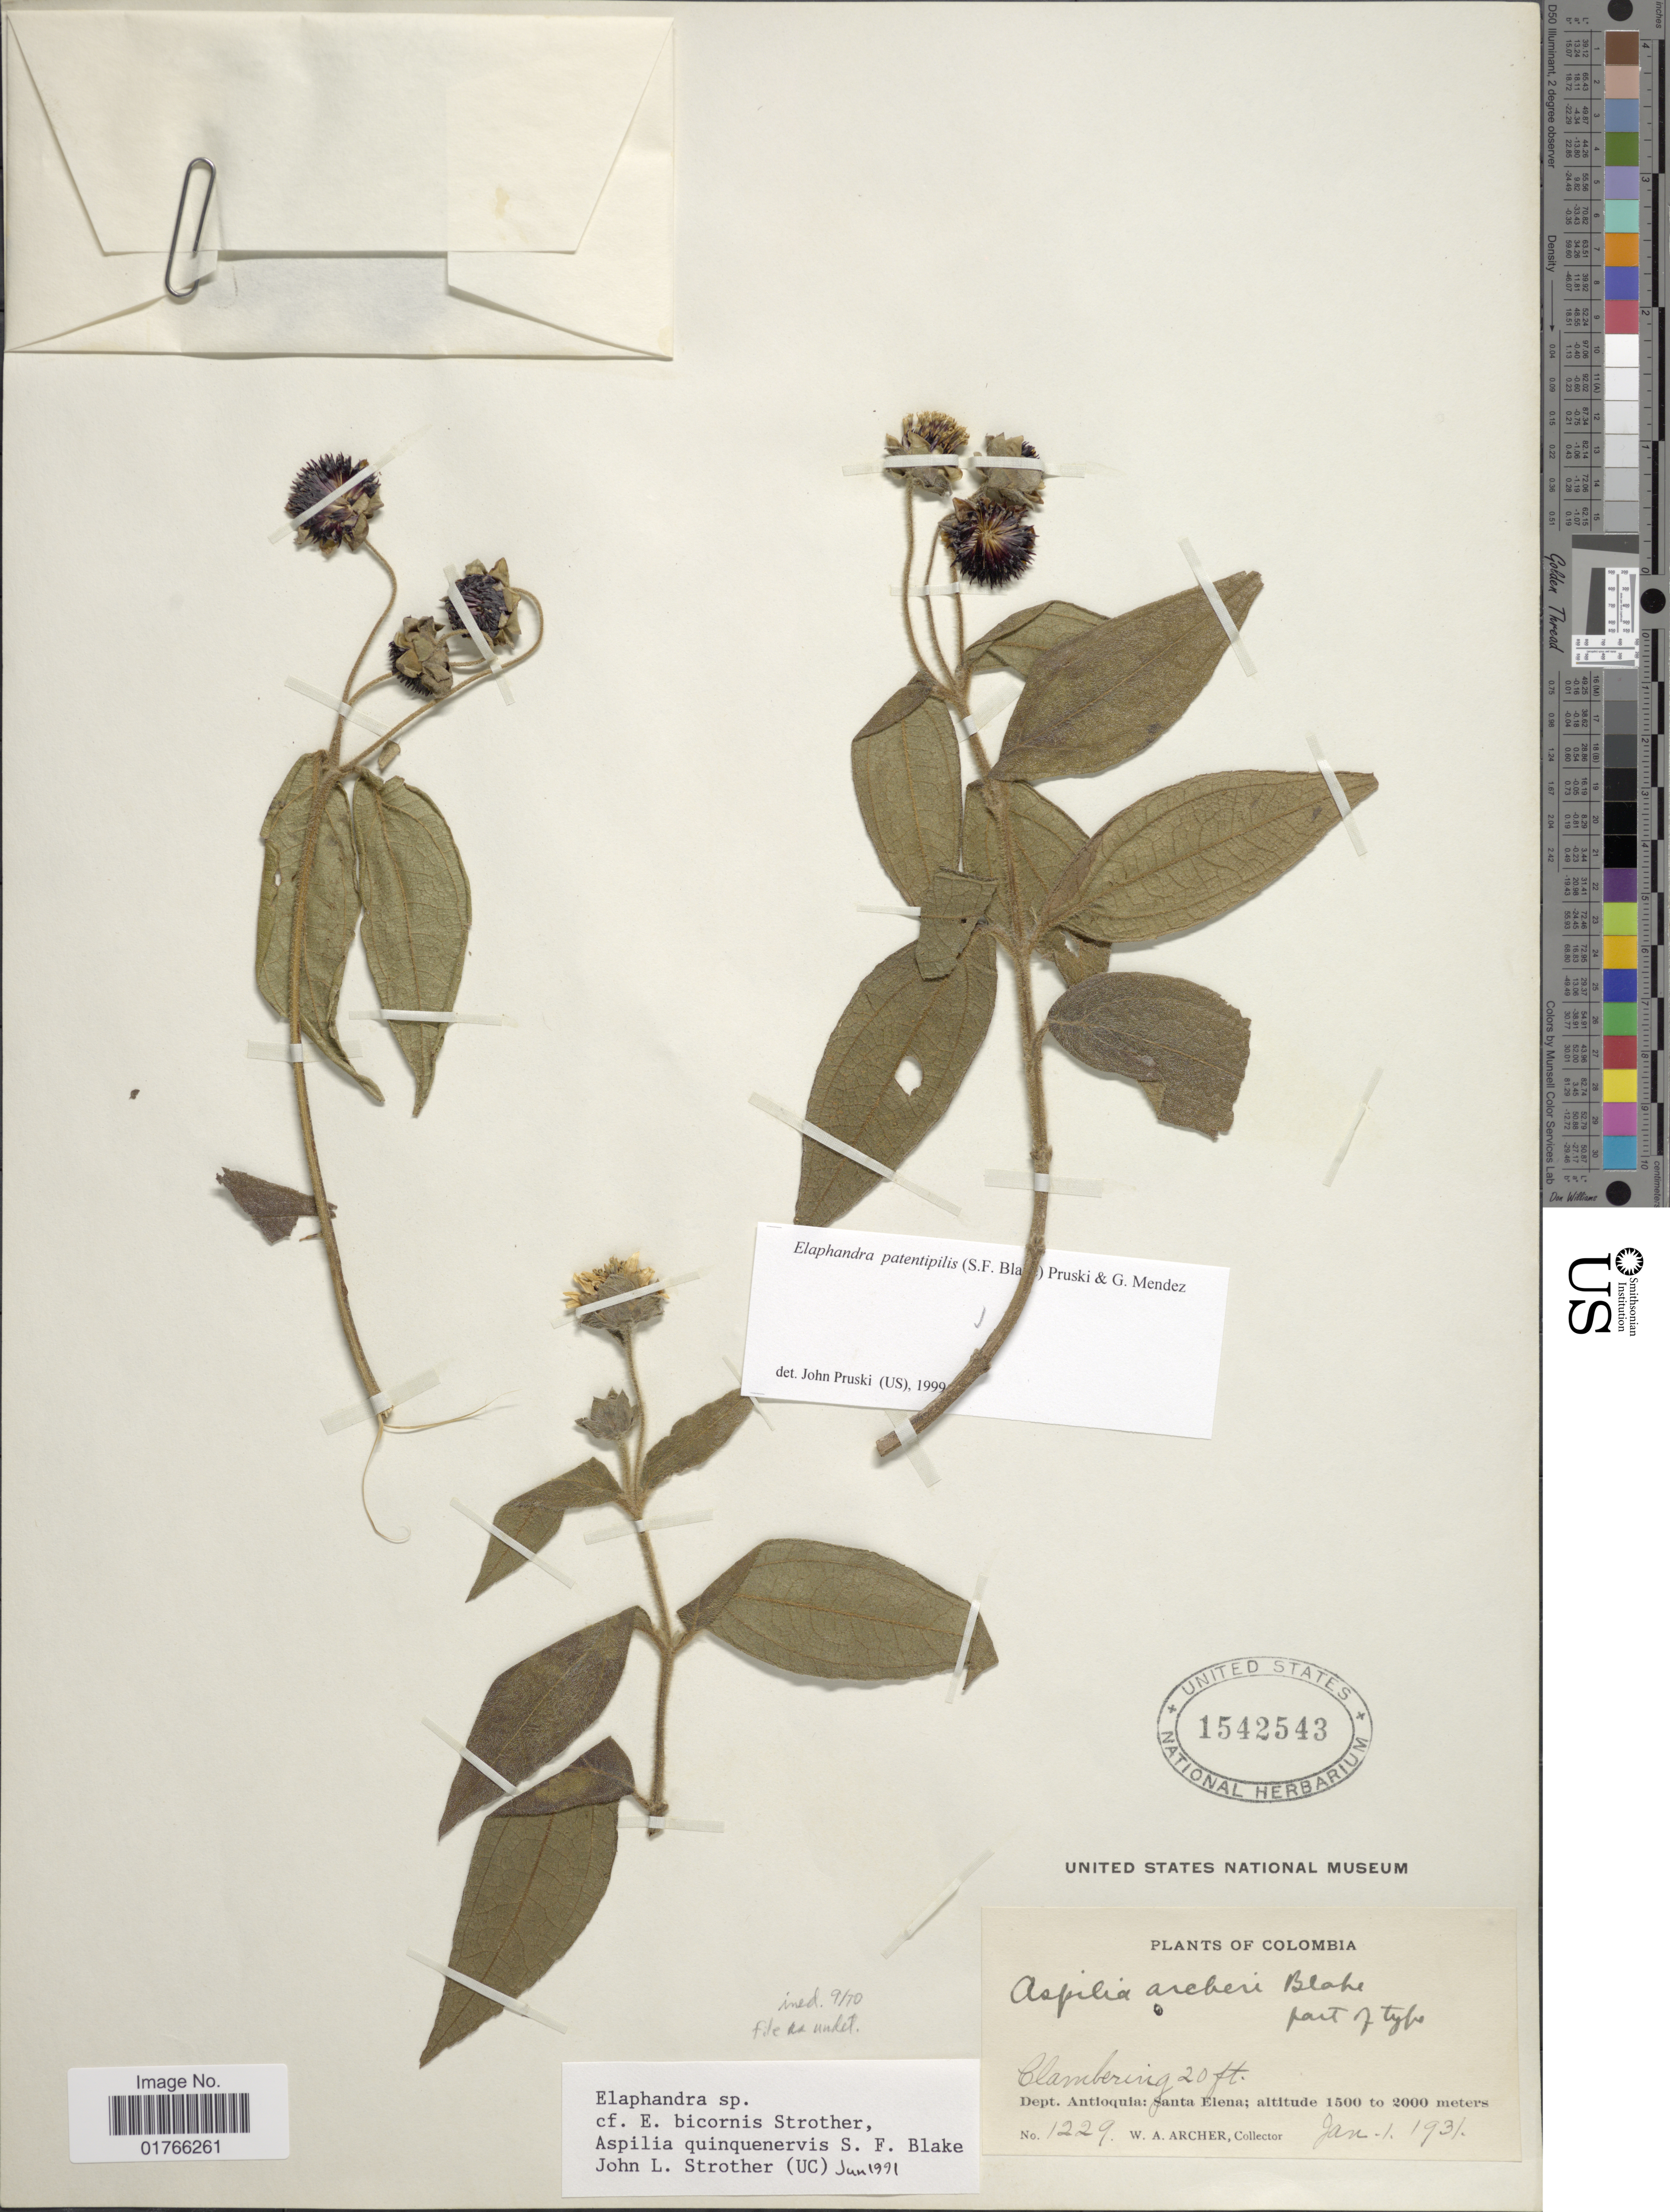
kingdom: Plantae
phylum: Tracheophyta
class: Magnoliopsida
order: Asterales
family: Asteraceae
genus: Elaphandra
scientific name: Elaphandra patentipilis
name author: (S.F. Blake) Pruski & Mendez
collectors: W. A. Archer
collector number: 1229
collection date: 1931-01-01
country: Colombia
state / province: Antioquia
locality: Santa Elena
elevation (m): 1500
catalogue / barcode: US 1542543